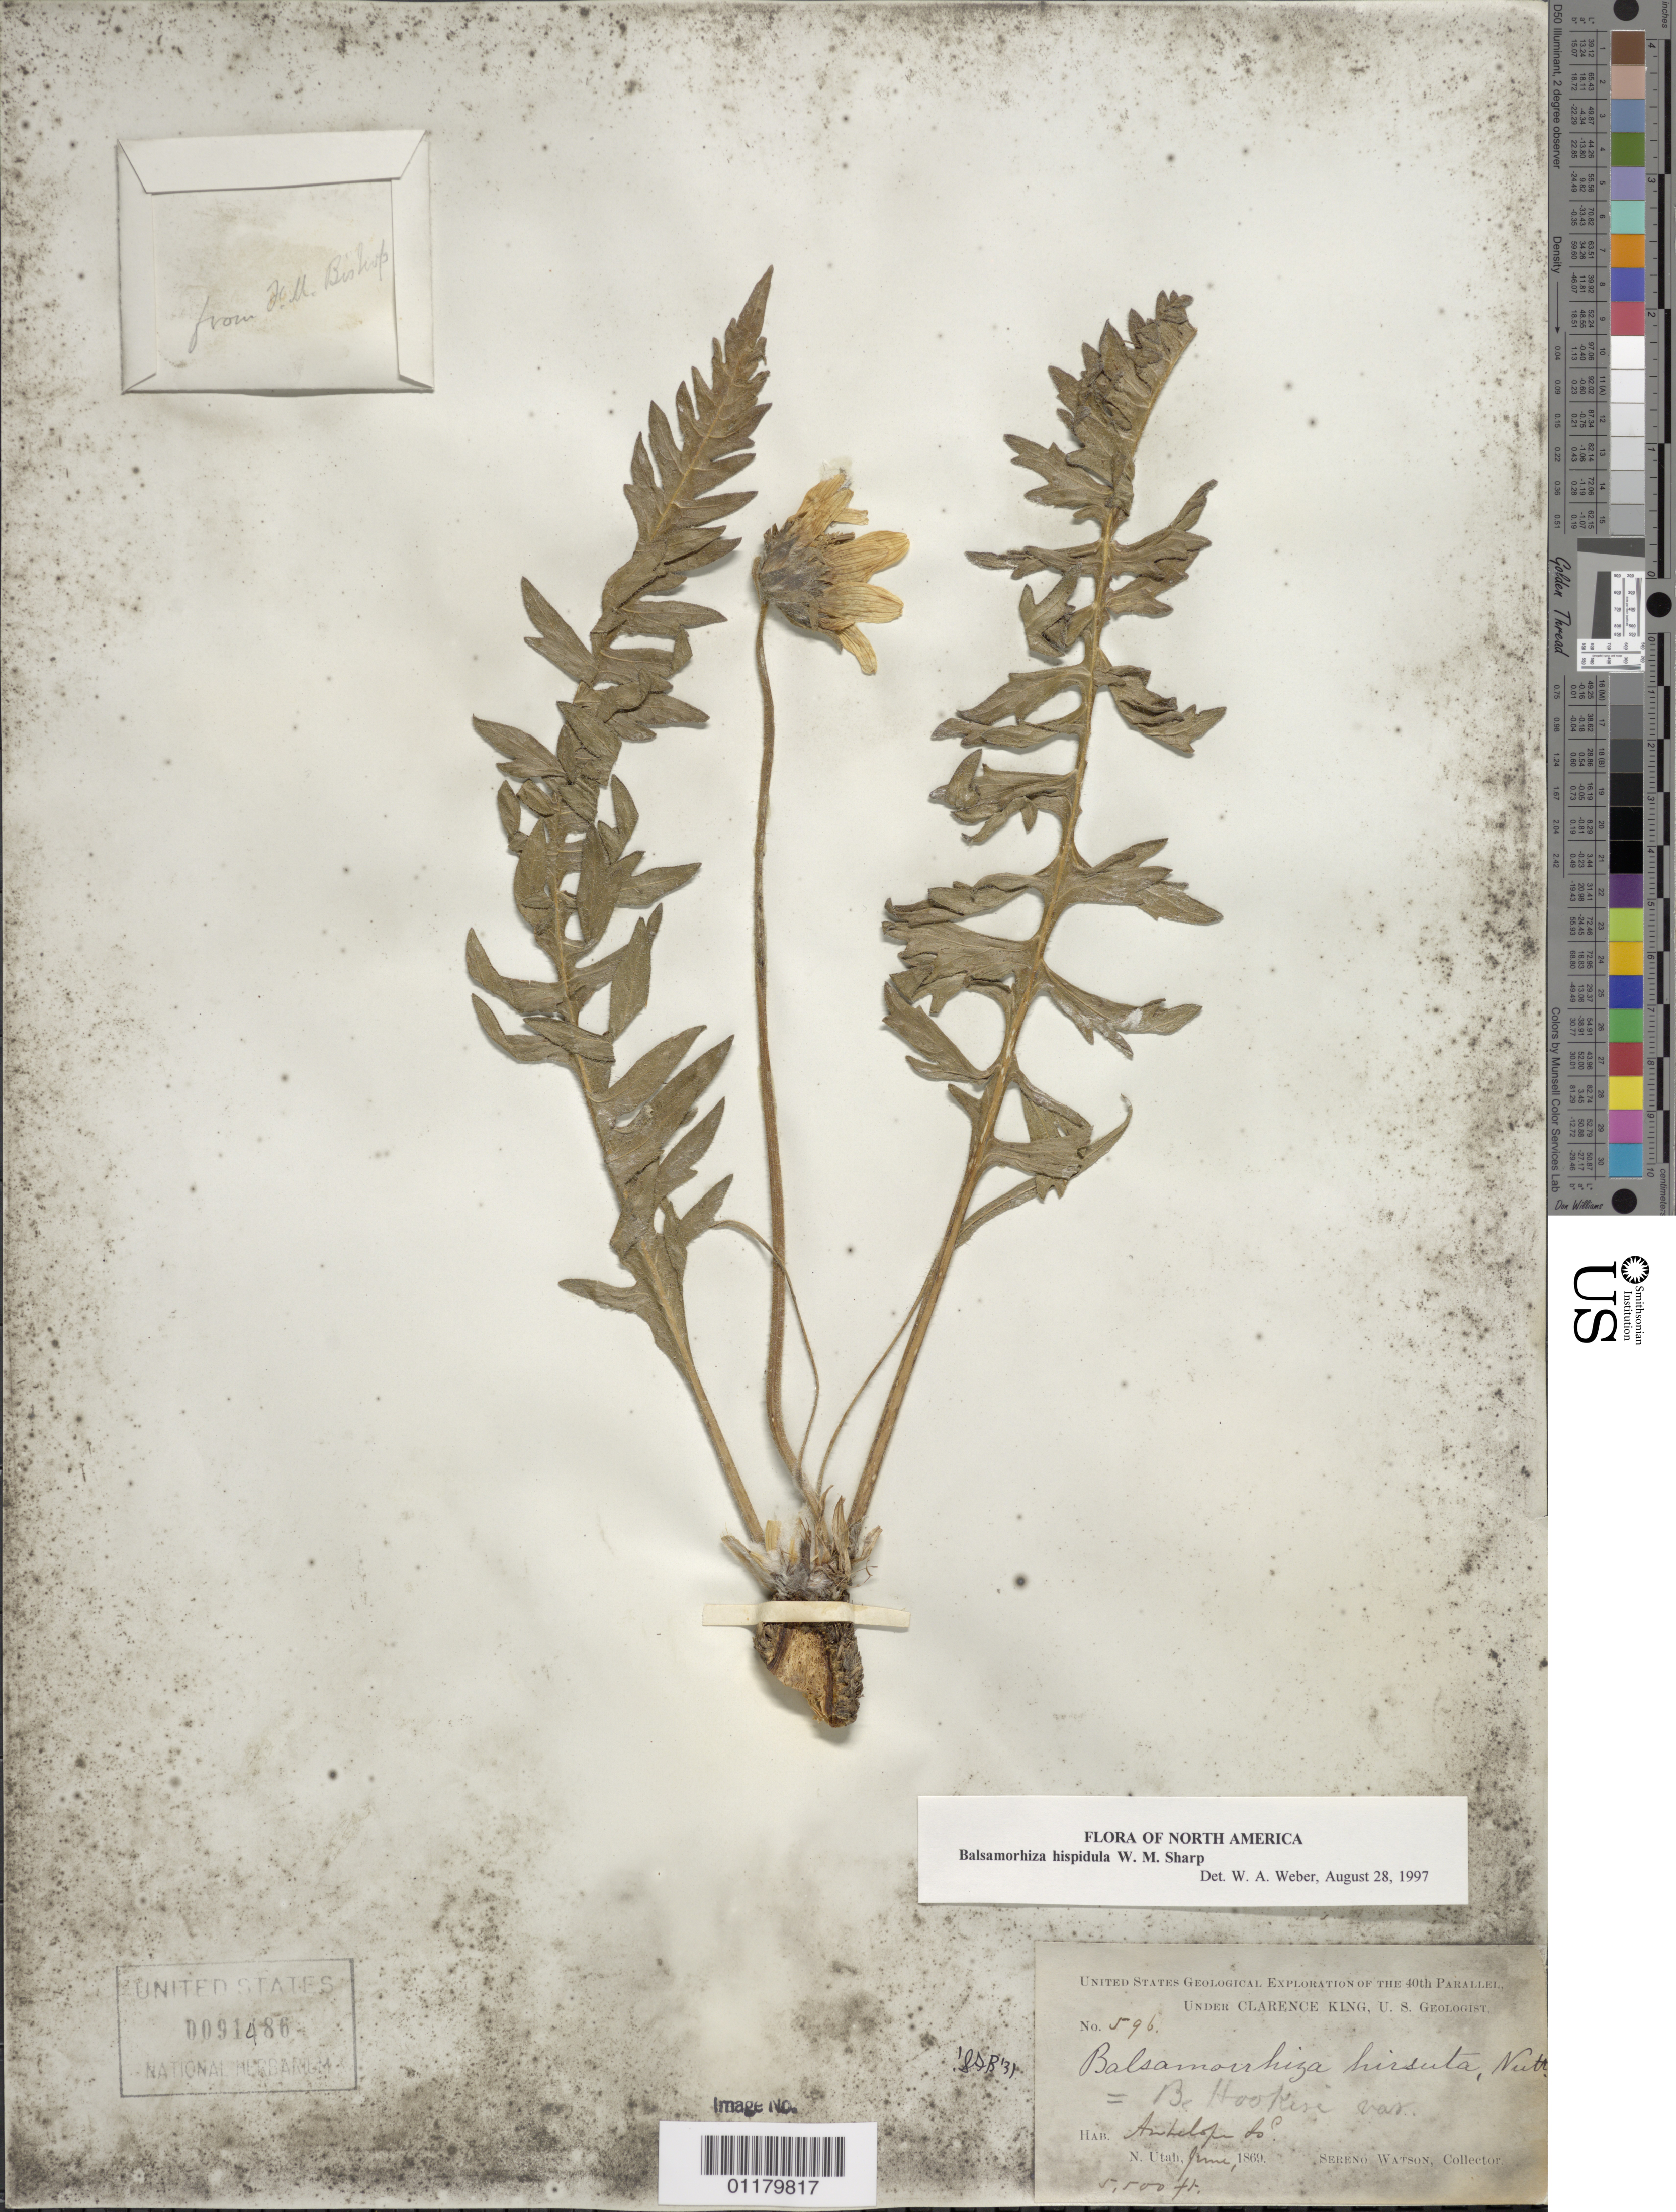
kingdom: Plantae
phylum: Tracheophyta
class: Magnoliopsida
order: Asterales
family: Asteraceae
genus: Balsamorhiza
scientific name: Balsamorhiza hispidula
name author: W.M. Sharp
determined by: Weber, W. A.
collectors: S. Watson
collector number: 596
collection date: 1869-06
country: United States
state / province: Utah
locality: Antelope Is.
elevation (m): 1676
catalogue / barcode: US 91486